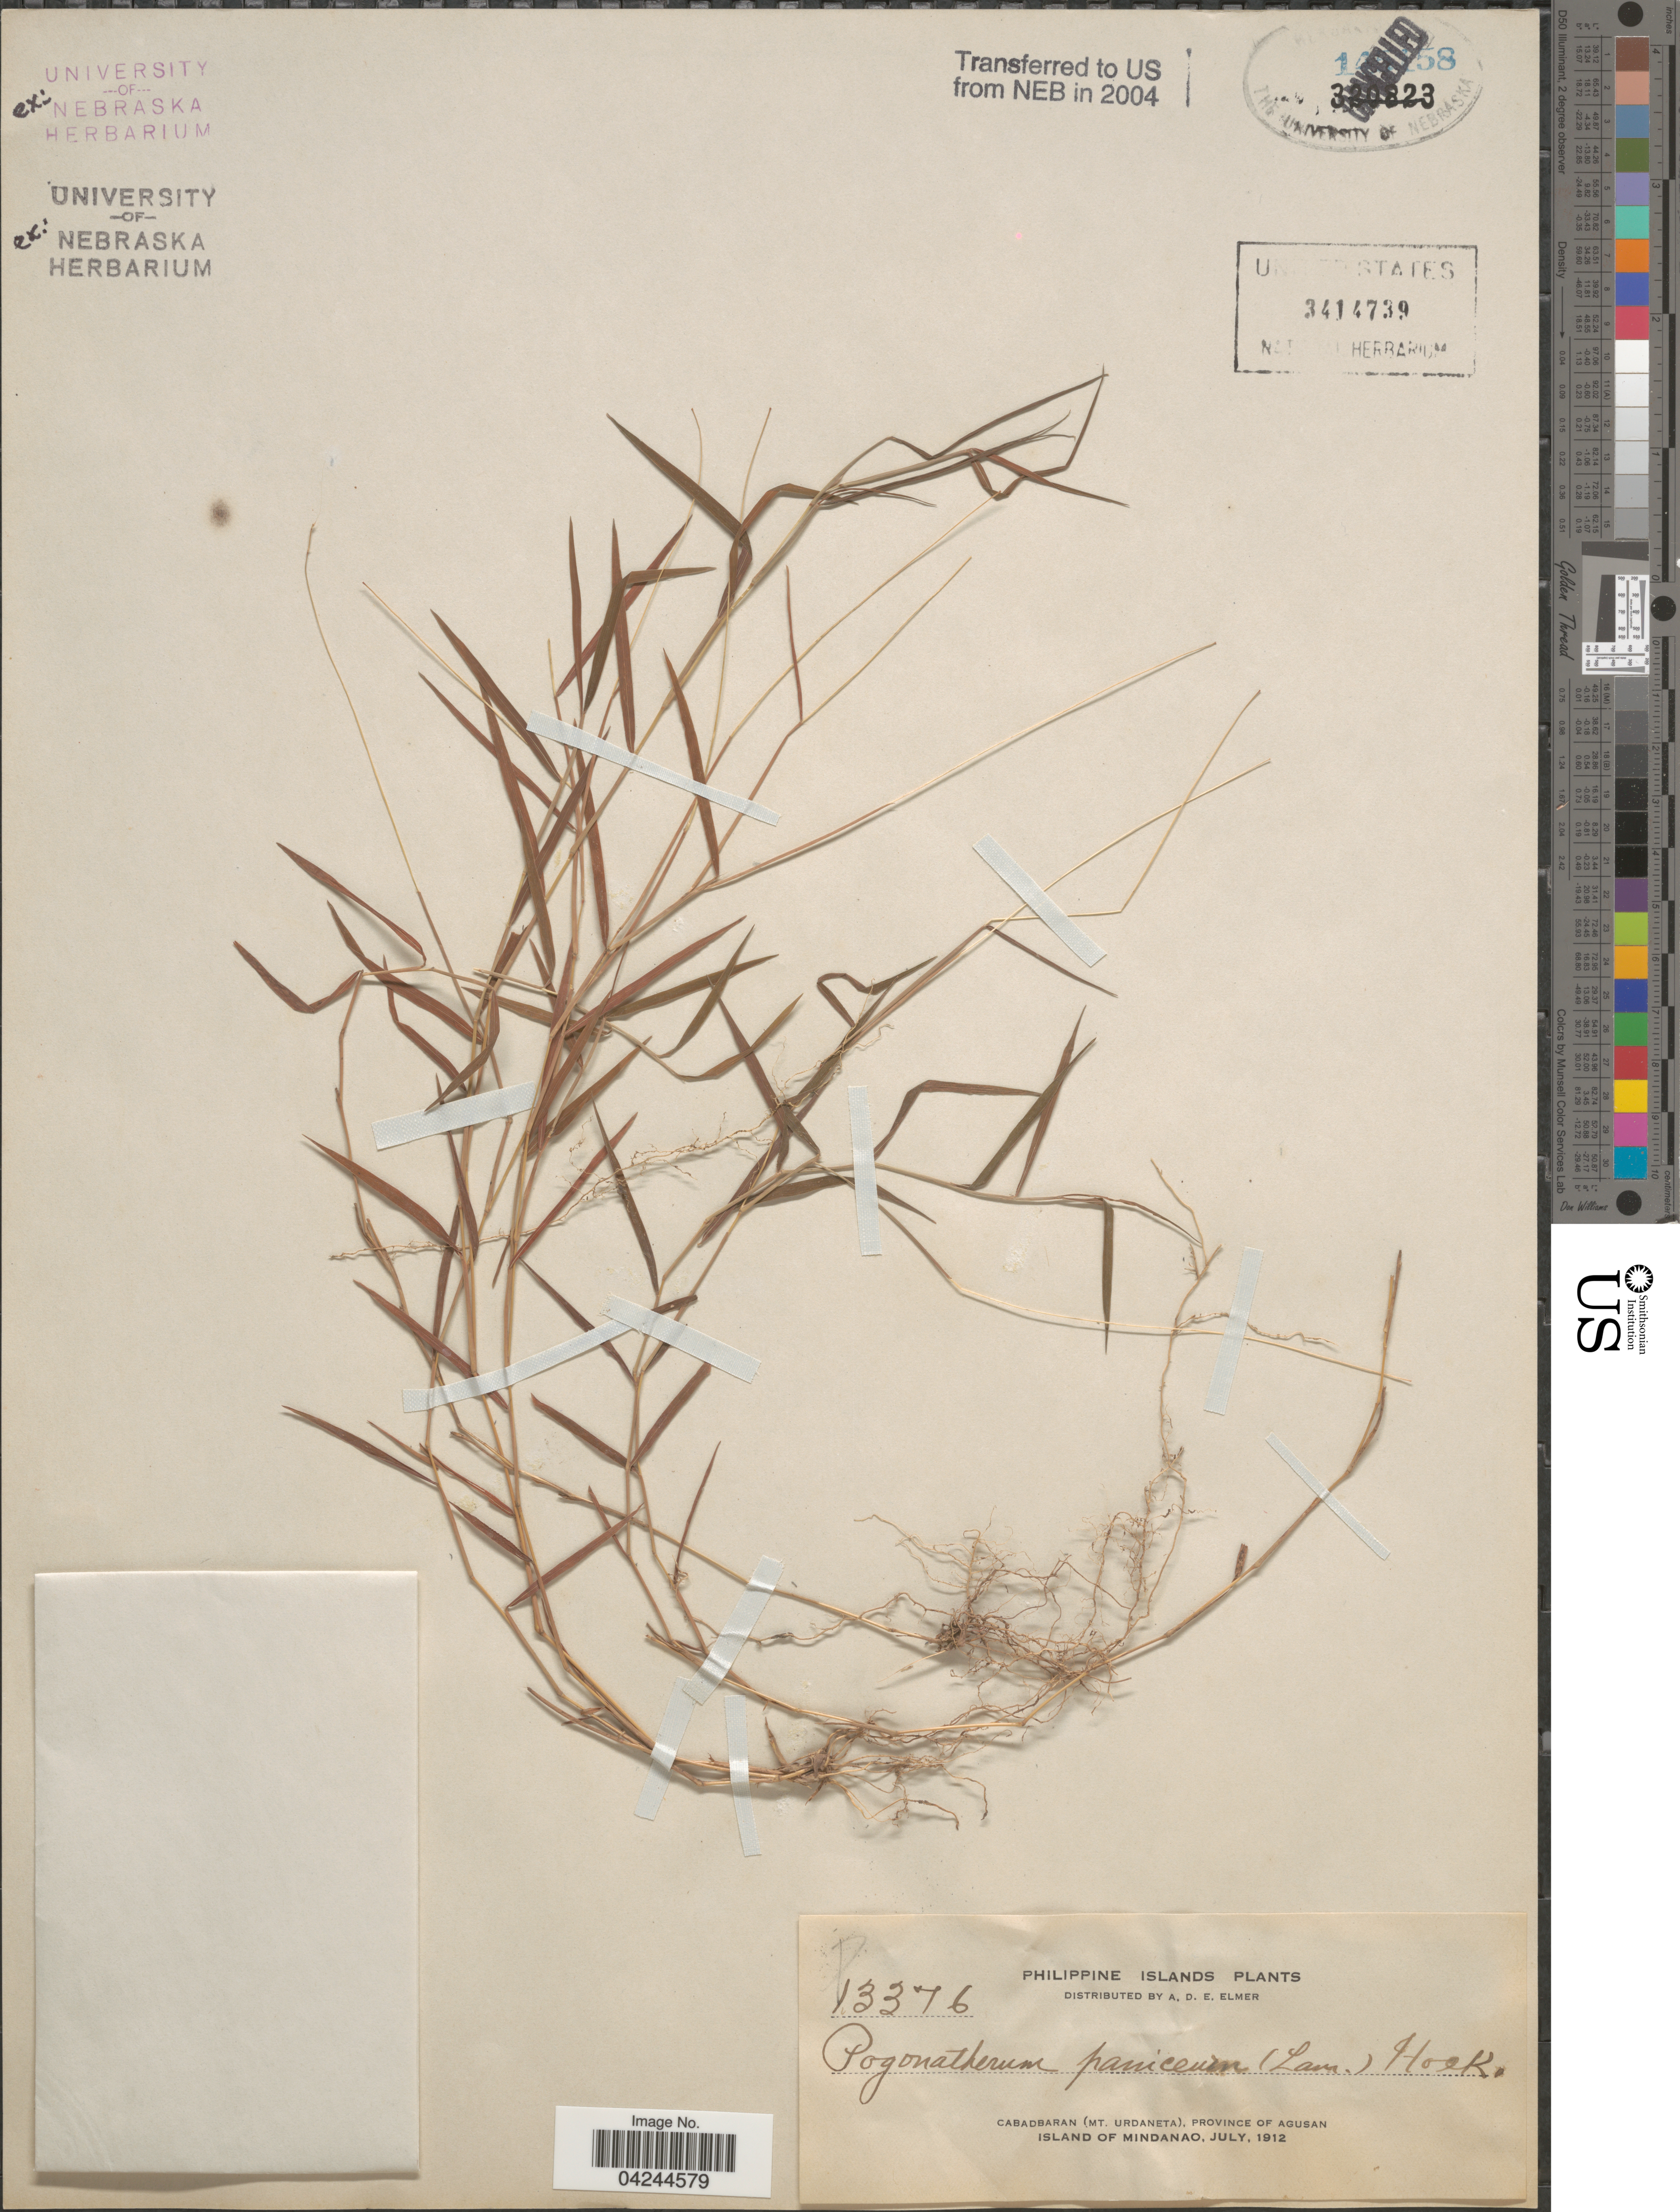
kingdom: Plantae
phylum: Tracheophyta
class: Liliopsida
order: Poales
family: Poaceae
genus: Pogonatherum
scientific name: Pogonatherum crinitum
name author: (Thunb.) Kunth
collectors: A. D. E. Elmer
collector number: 13376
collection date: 1912-07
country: Philippines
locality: Philippine Islands. Cabadbaran (Mt. Urdaneta), Province of Agusan. Island of Mindanao.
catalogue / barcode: US 3414739